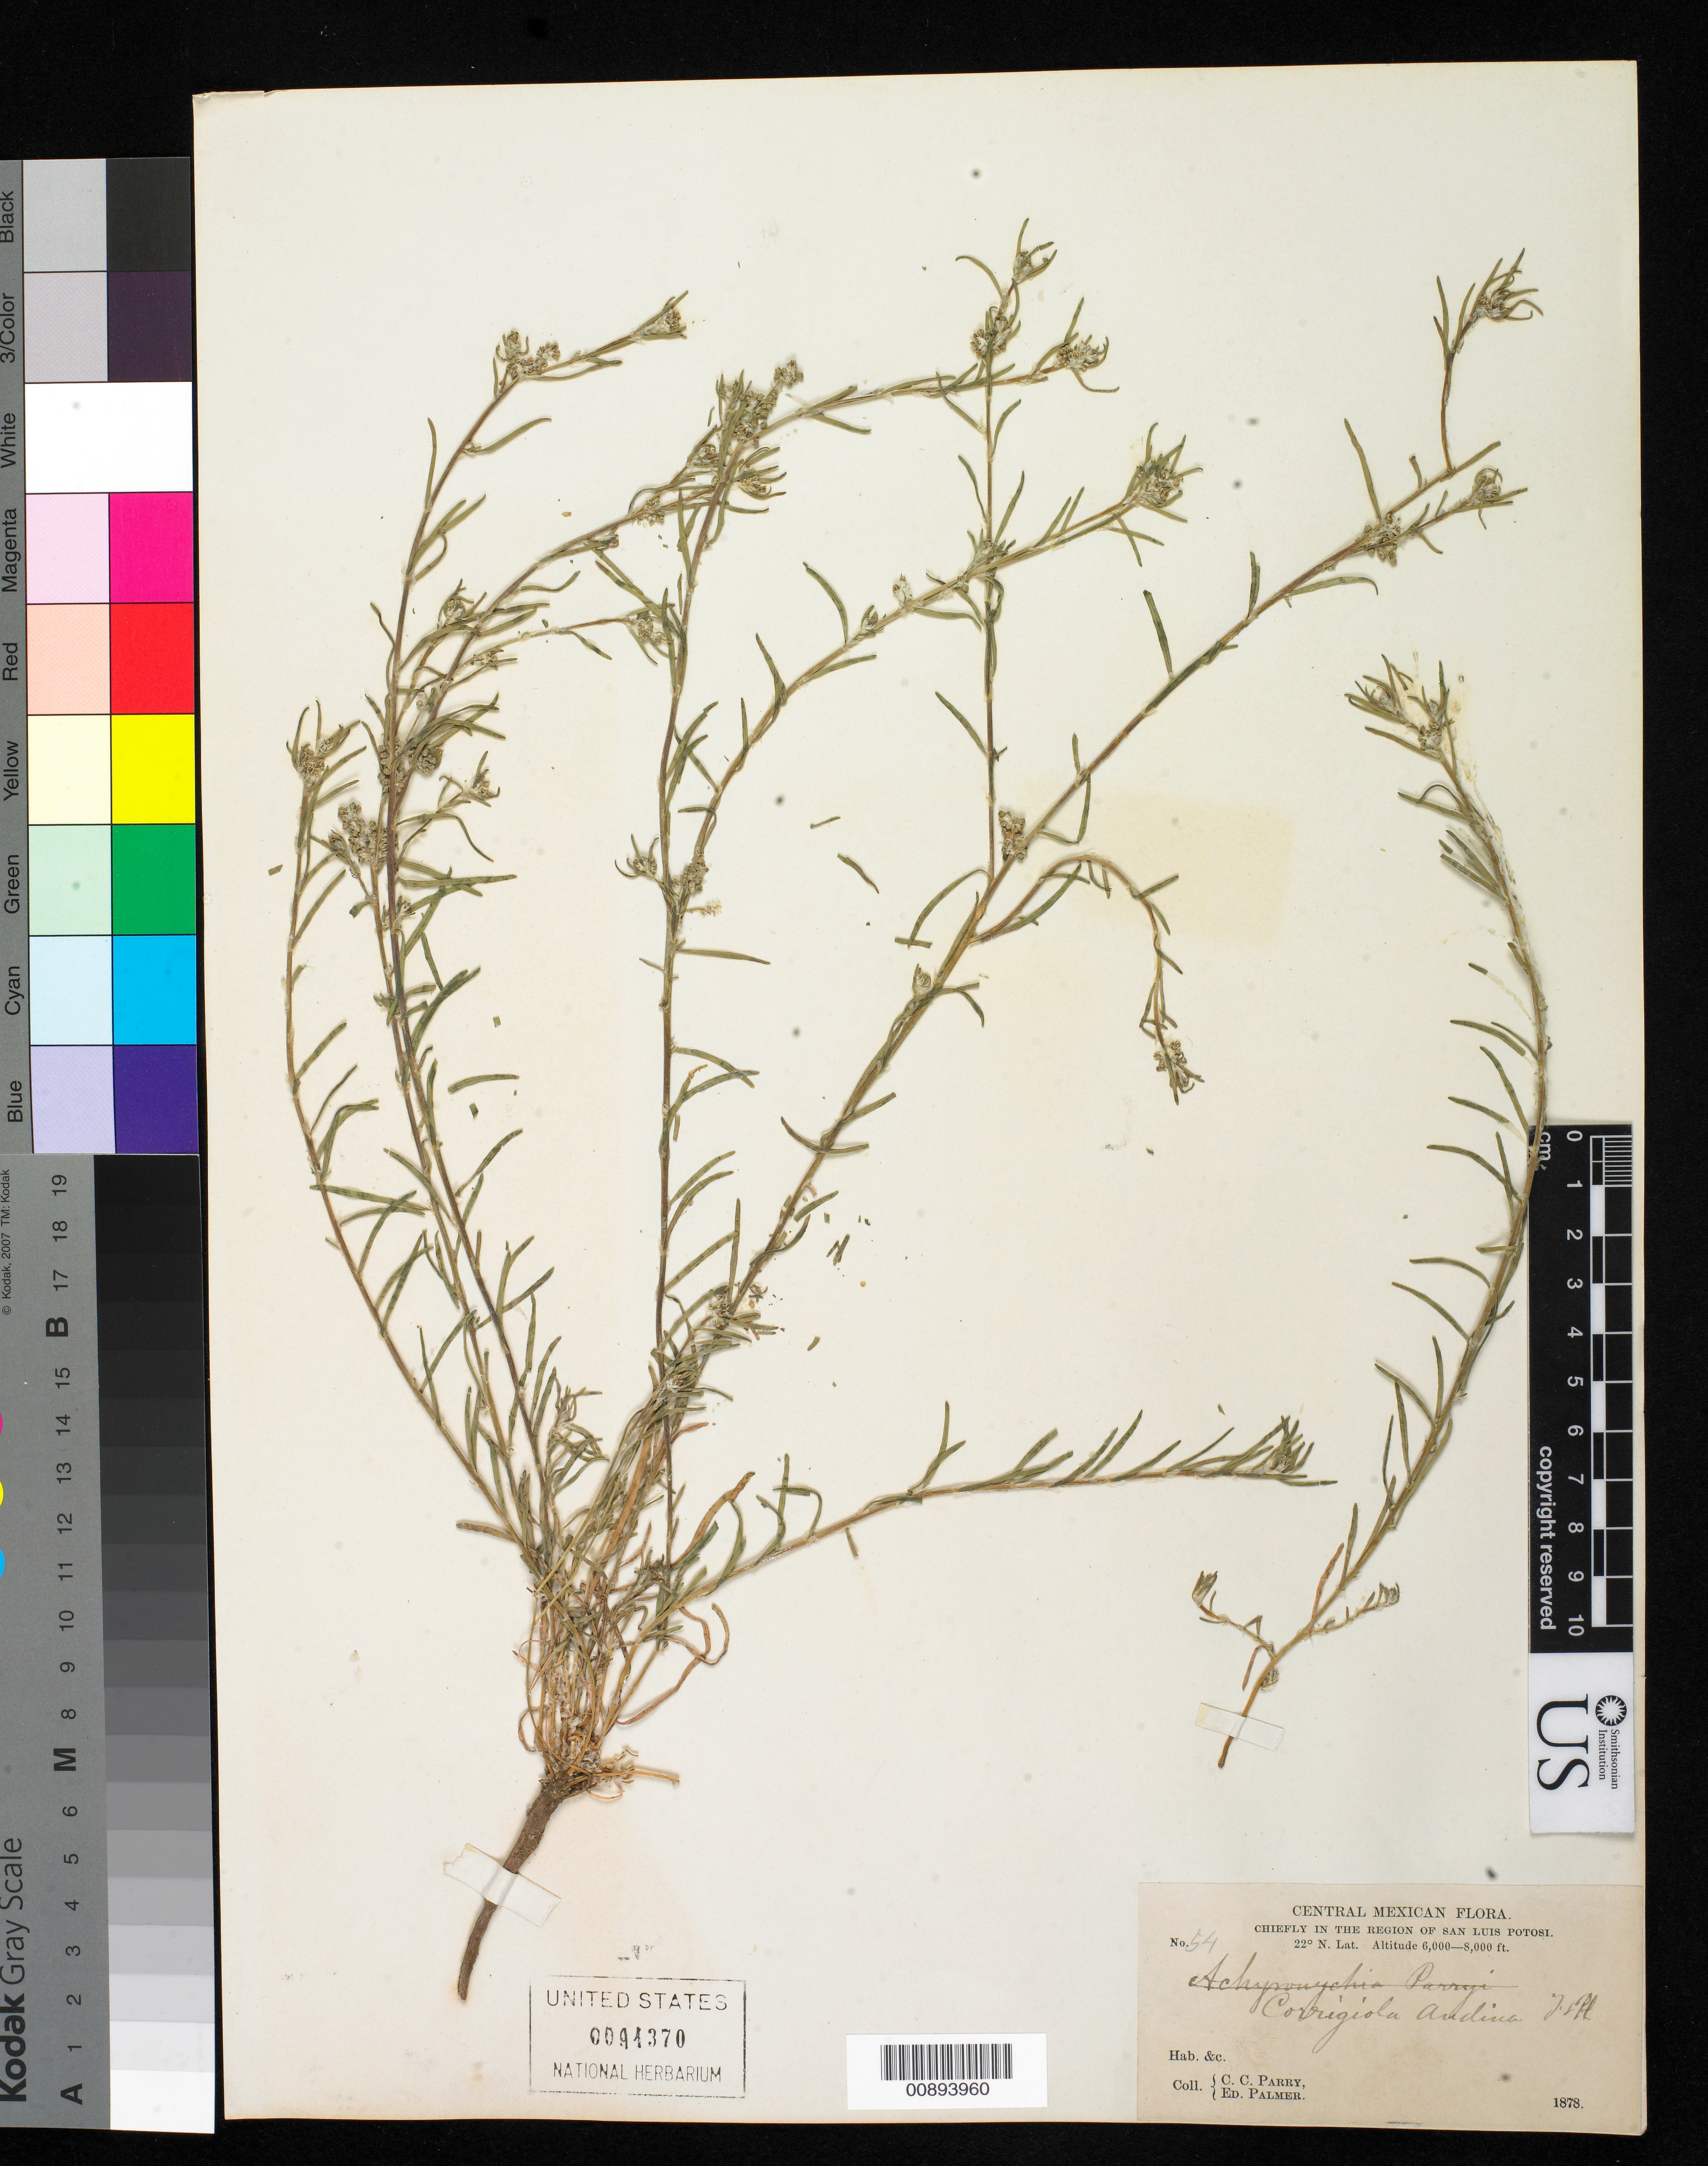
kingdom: Plantae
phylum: Tracheophyta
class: Magnoliopsida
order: Caryophyllales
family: Caryophyllaceae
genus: Corrigiola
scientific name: Corrigiola andina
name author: Planch. & Triana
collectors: C. C. Parry & E. Palmer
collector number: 54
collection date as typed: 1878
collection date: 1878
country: Mexico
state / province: San Luis Potosí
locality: Chiefly in the region of San Luis Potosí.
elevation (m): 1829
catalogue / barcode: US 94370